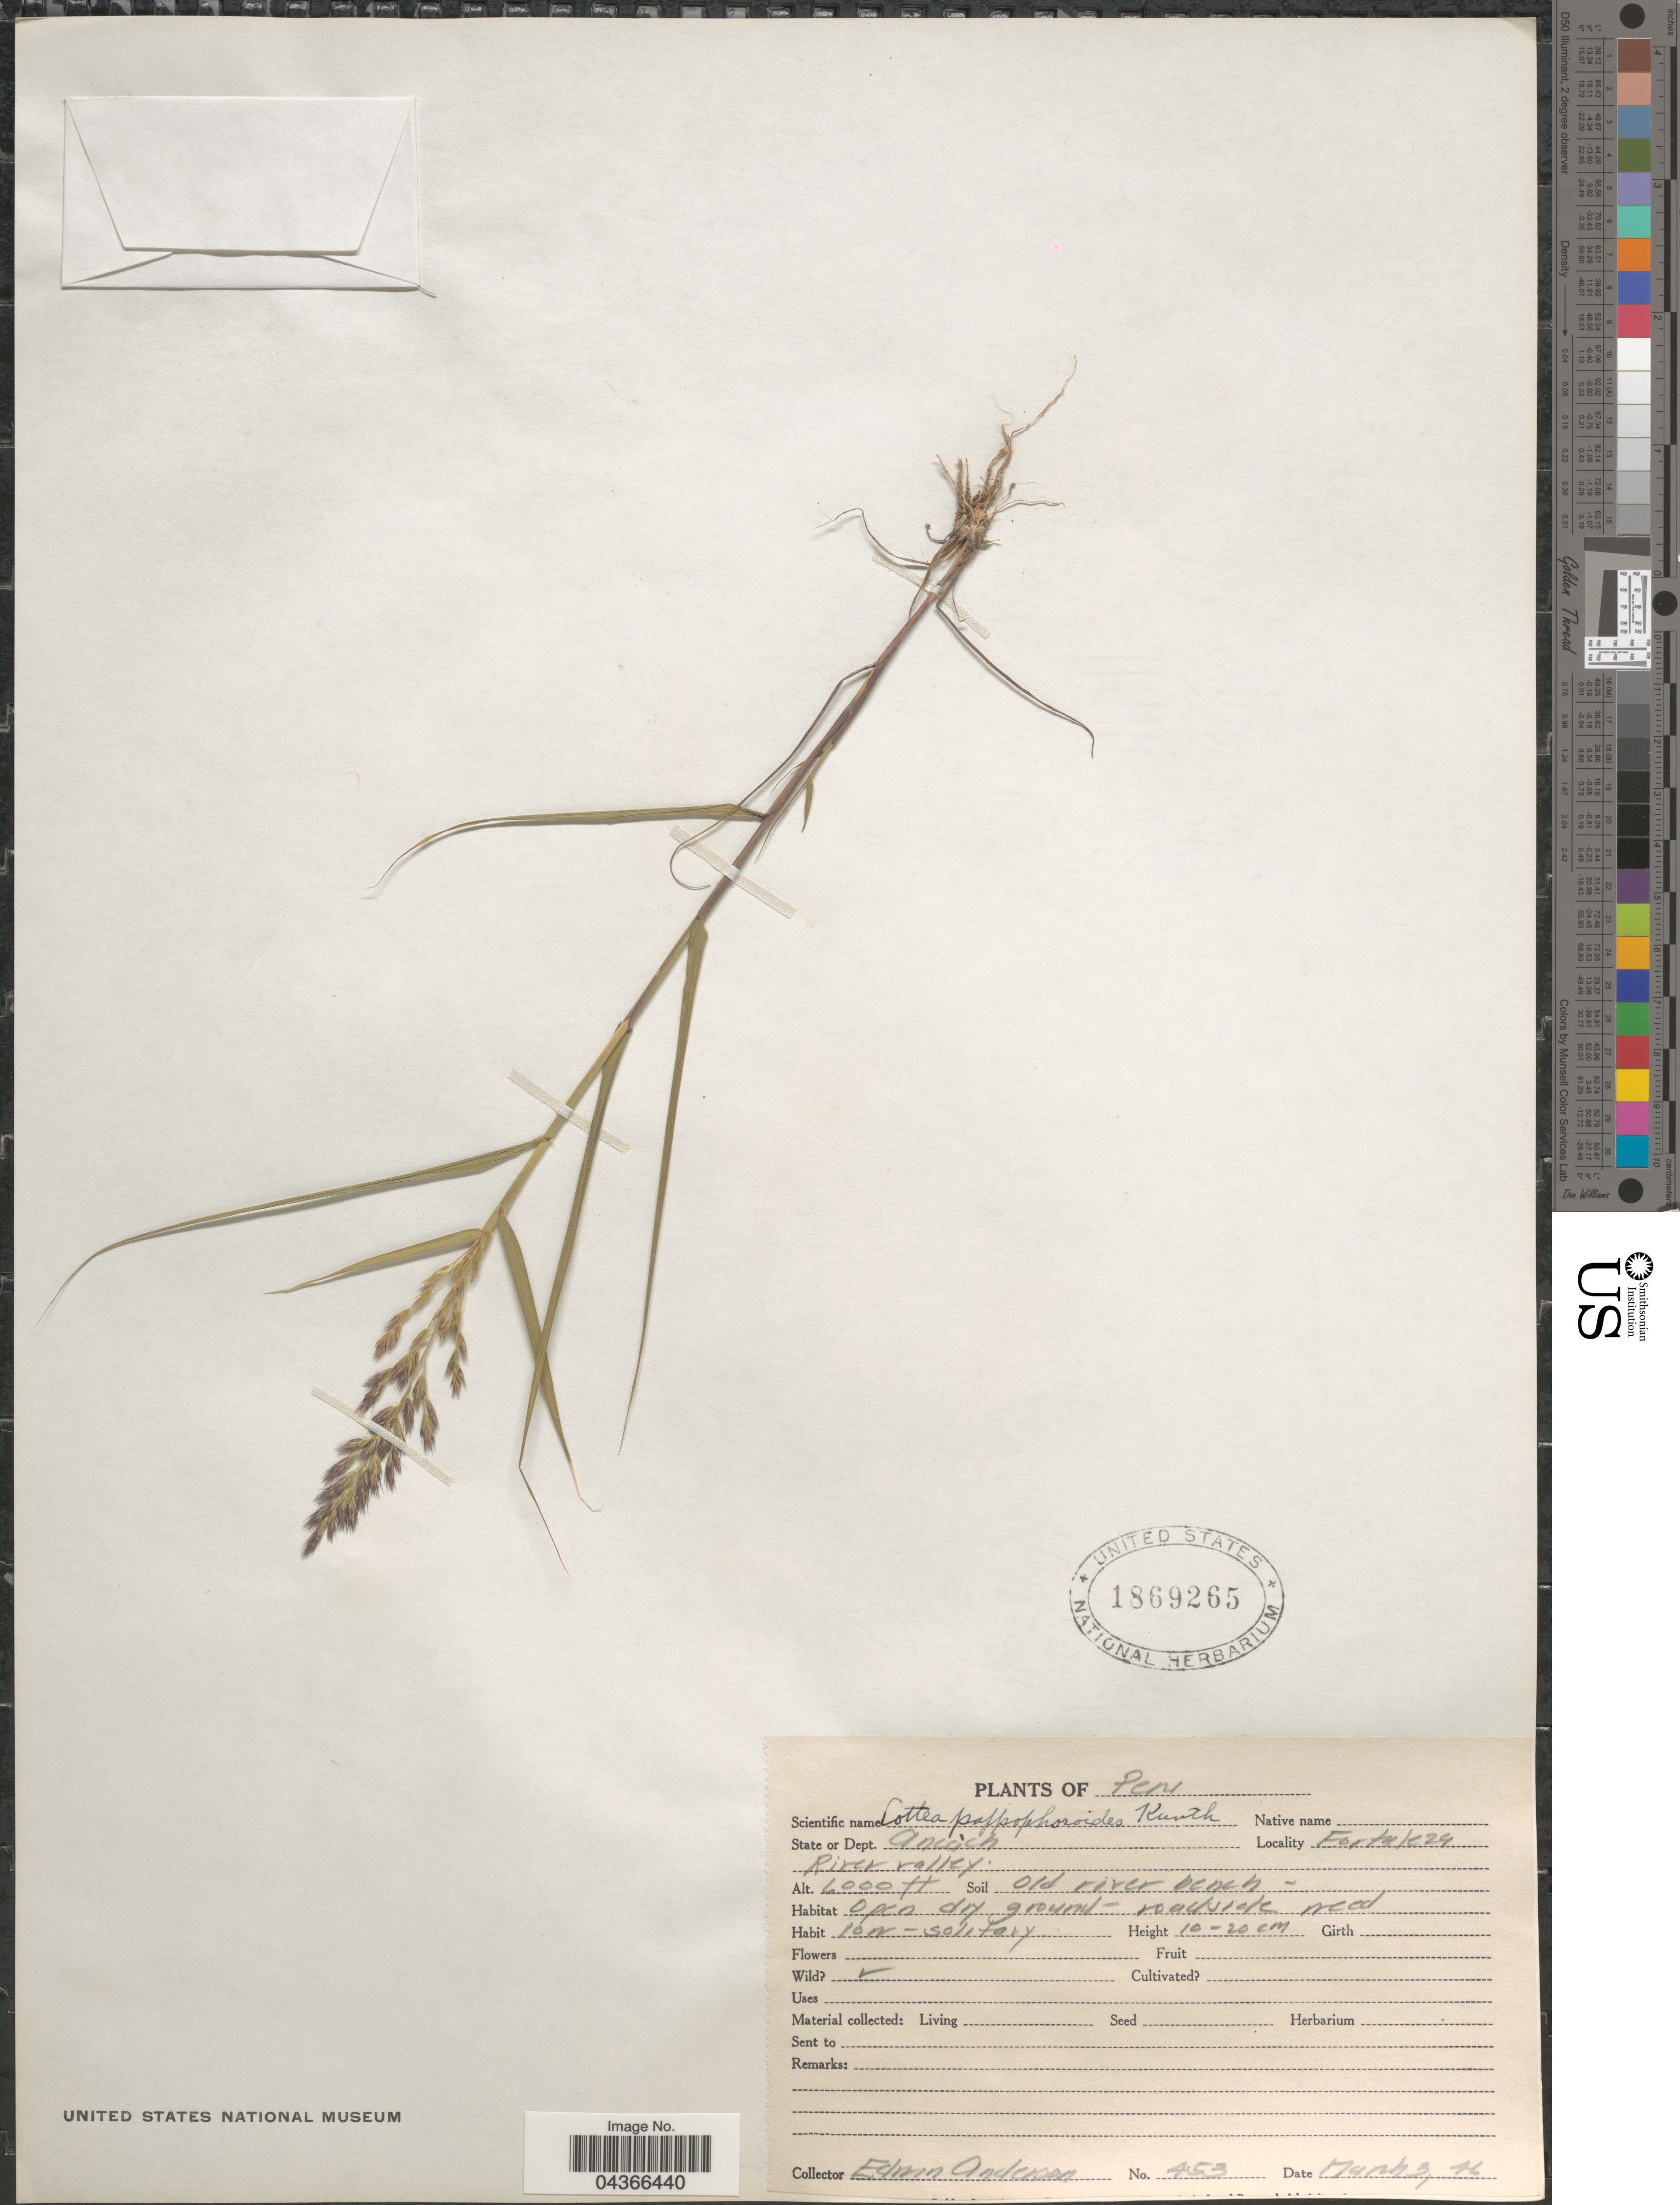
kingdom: Plantae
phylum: Tracheophyta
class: Liliopsida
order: Poales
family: Poaceae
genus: Cottea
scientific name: Cottea pappophoroides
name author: Kunth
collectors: E. Anderson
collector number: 453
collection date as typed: Transcribed d/m/y: 3/3/46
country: Peru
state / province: Ancash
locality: Dept. Ancash. Fortuleza River valley.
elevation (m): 1829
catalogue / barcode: US 1869265